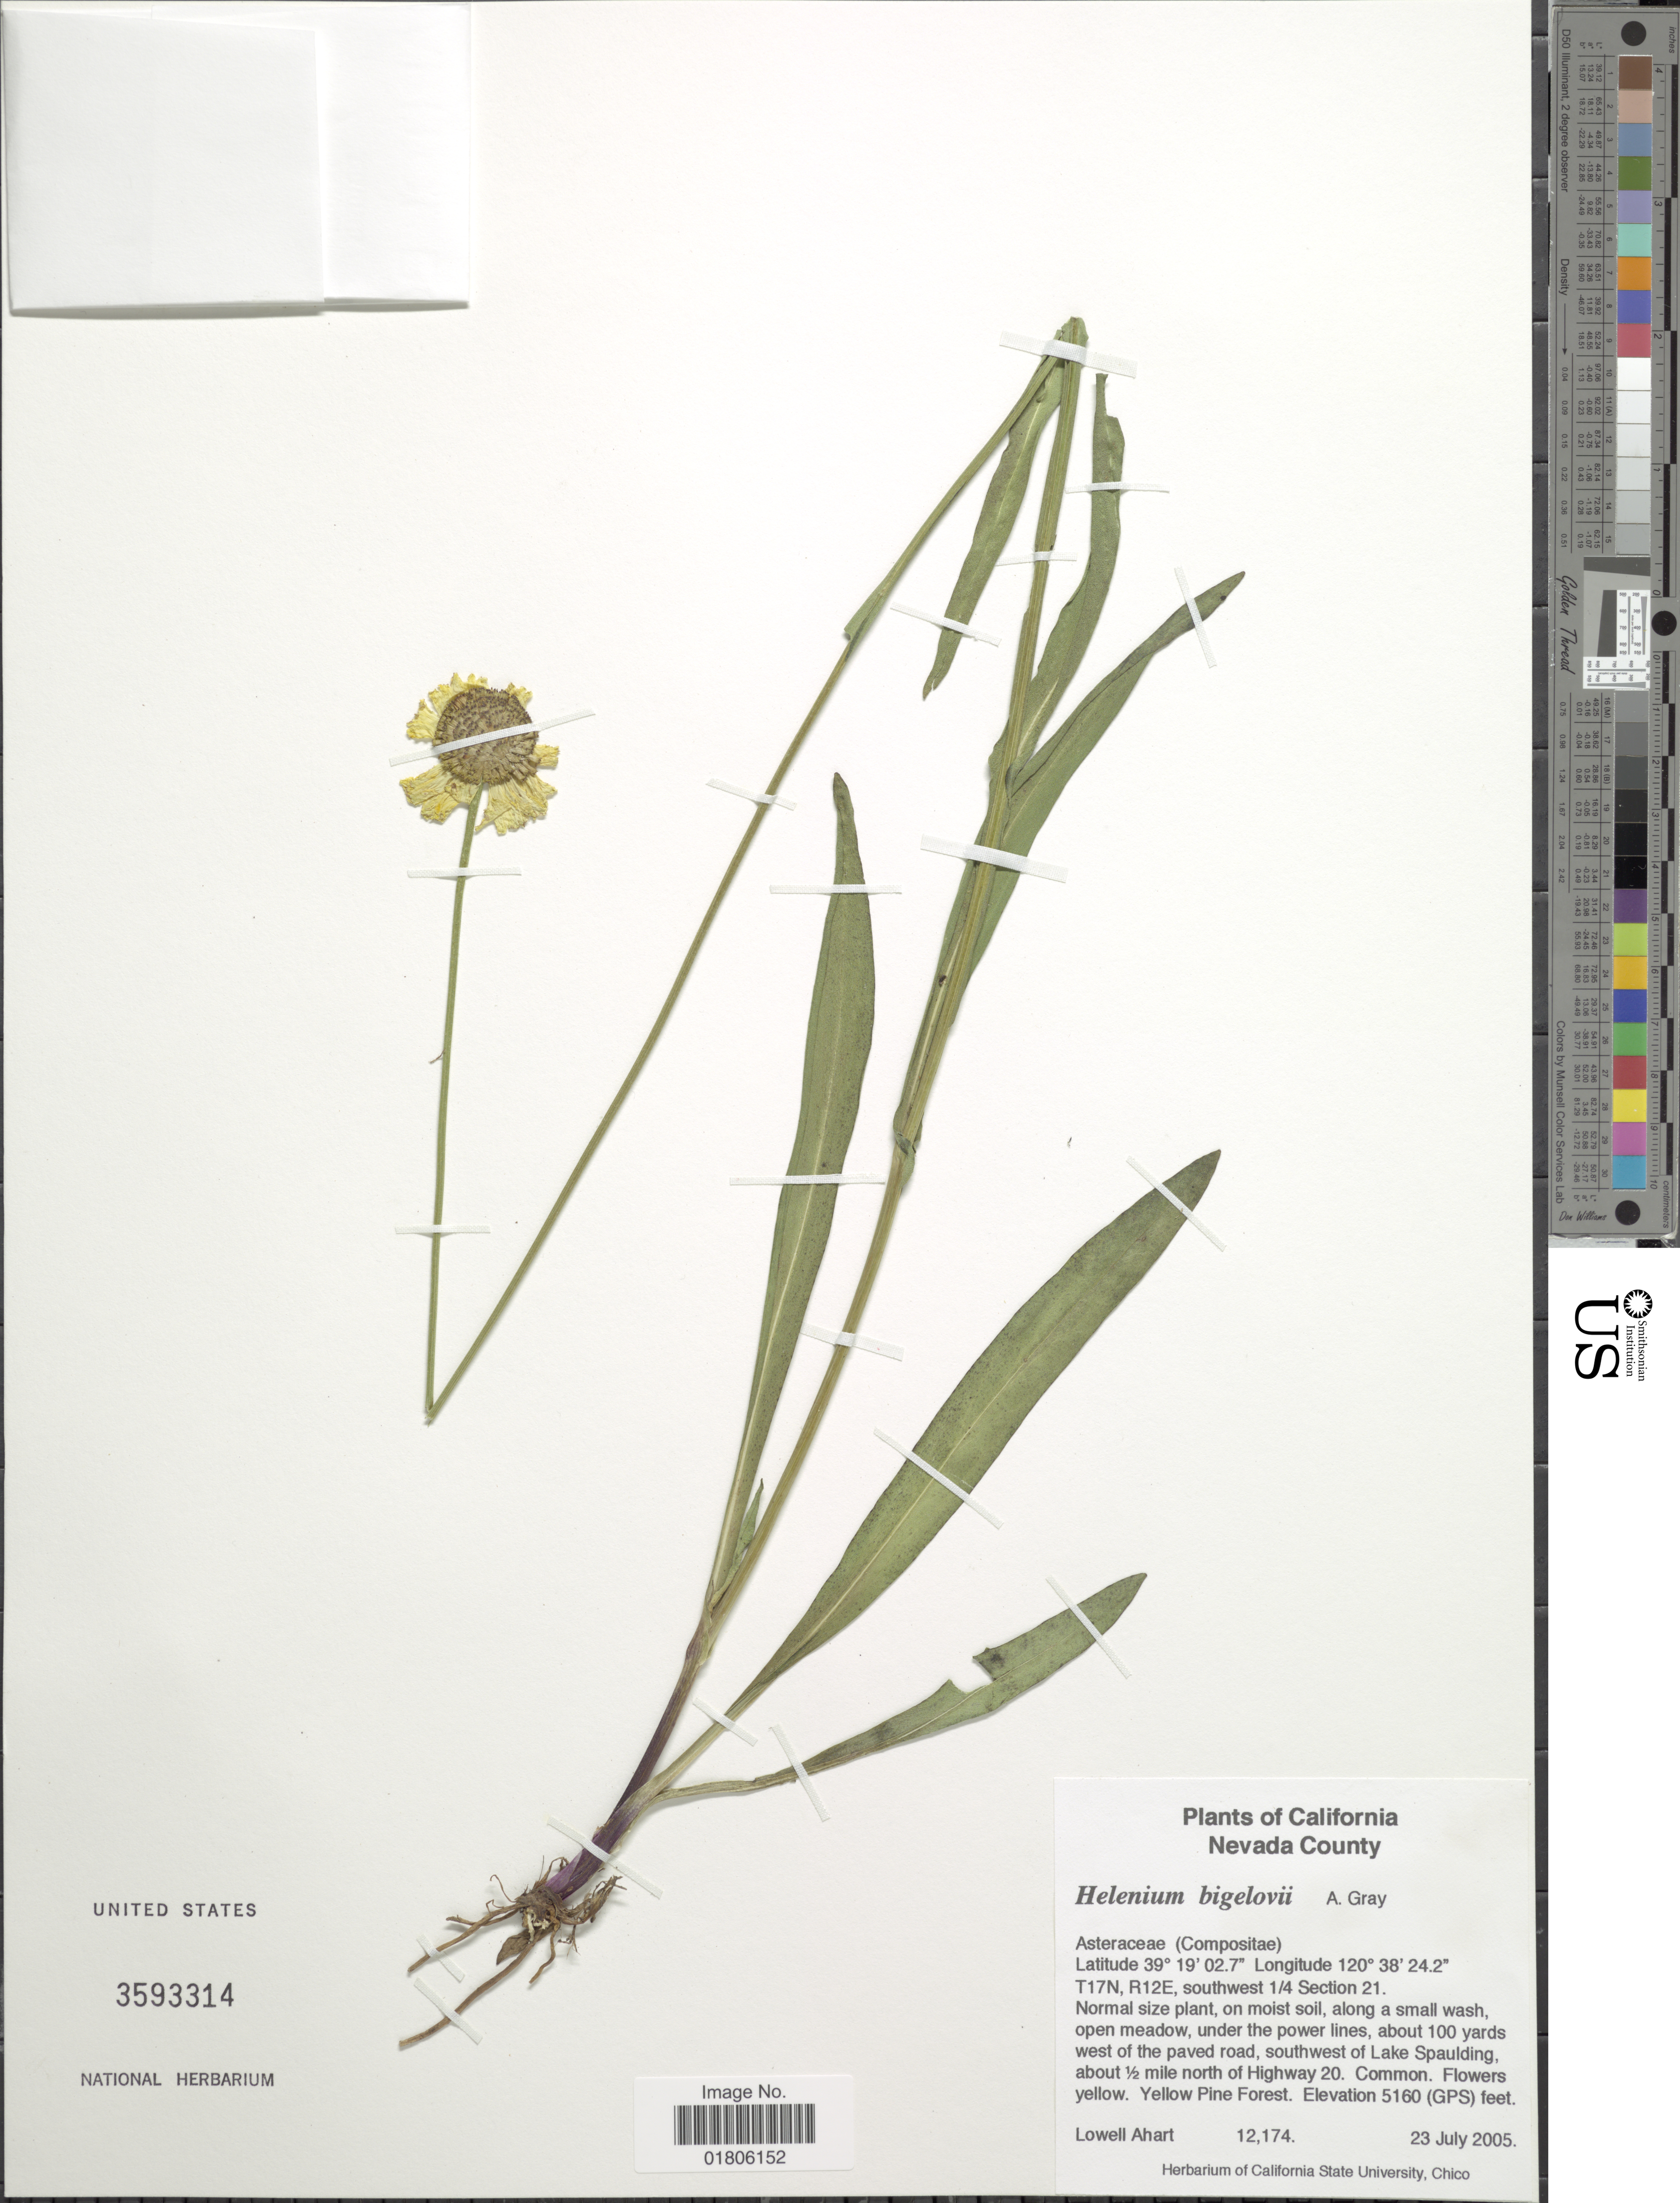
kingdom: Plantae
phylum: Tracheophyta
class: Magnoliopsida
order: Asterales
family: Asteraceae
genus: Helenium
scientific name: Helenium bigelovii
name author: A. Gray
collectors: L. Ahart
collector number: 12174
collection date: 2005-07-23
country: United States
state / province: California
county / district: Nevada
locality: Nevada County. southwest 1/4 Section 21.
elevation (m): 1573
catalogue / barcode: US 3593314